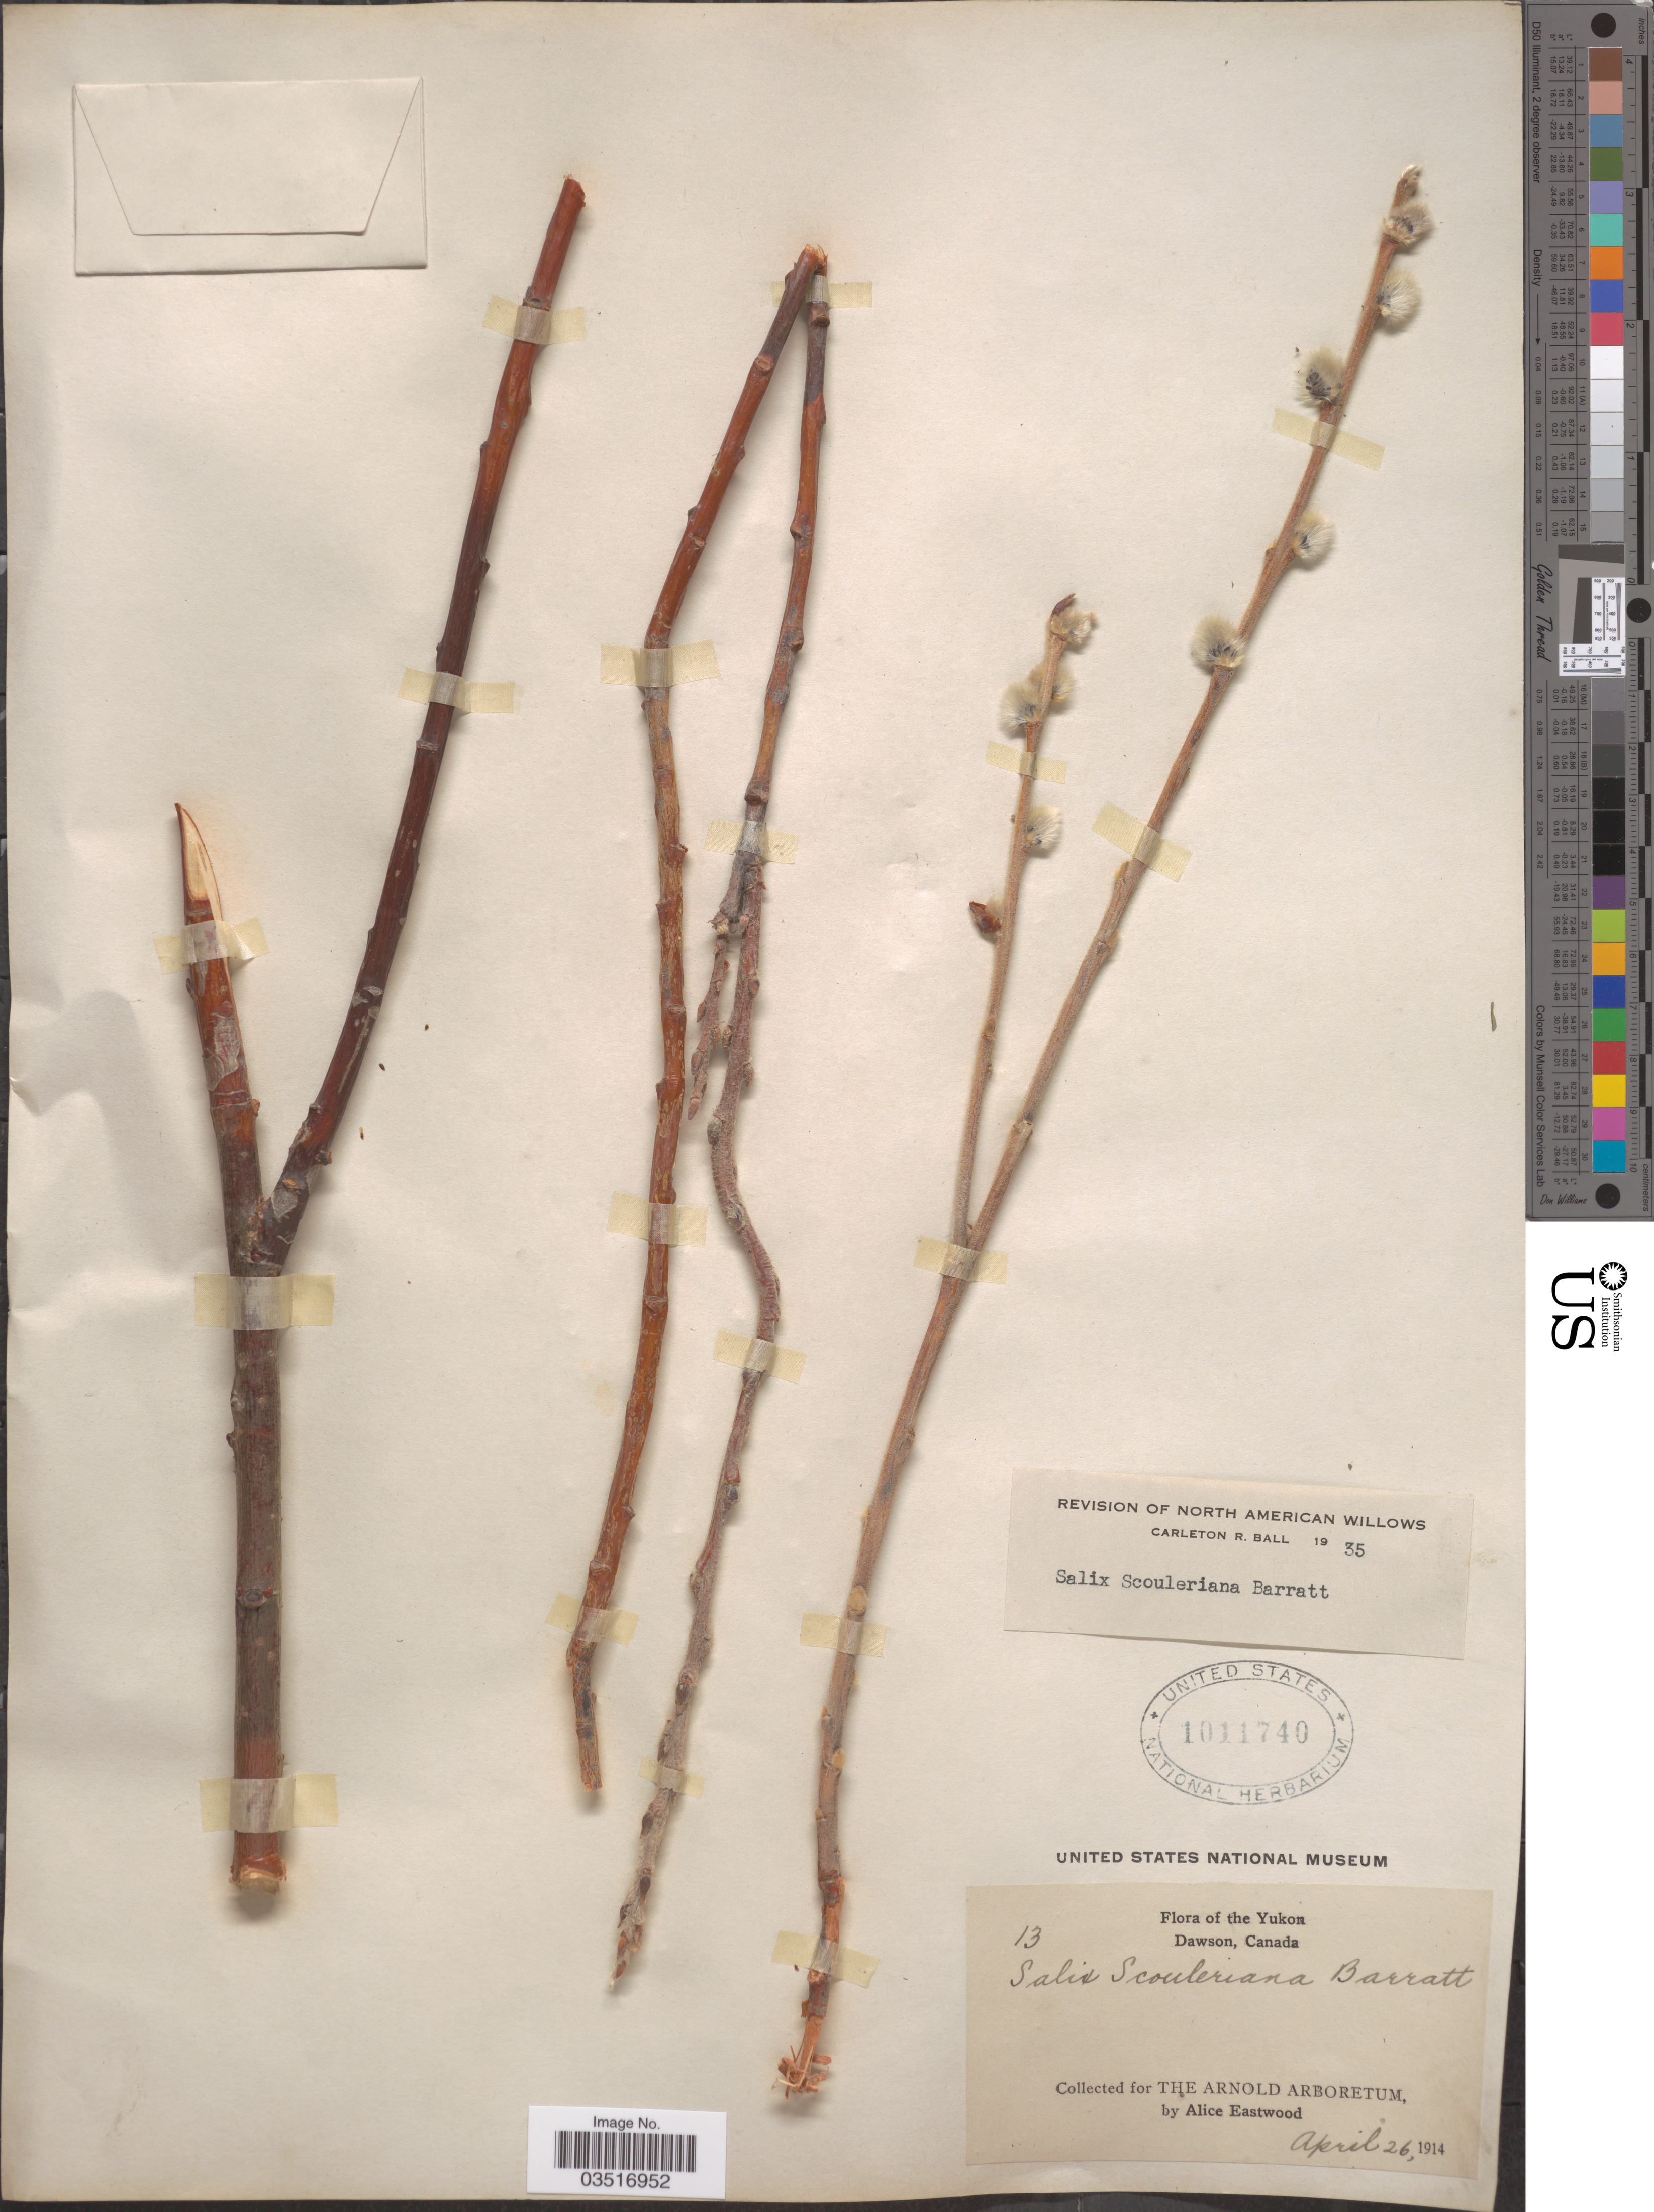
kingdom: Plantae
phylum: Tracheophyta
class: Magnoliopsida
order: Malpighiales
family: Salicaceae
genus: Salix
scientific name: Salix scouleriana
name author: Barratt ex Hook.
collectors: A. Eastwood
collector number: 13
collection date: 1914-04-26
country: Canada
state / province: Yukon Territory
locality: Yukon. Dawson.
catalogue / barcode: US 1011740